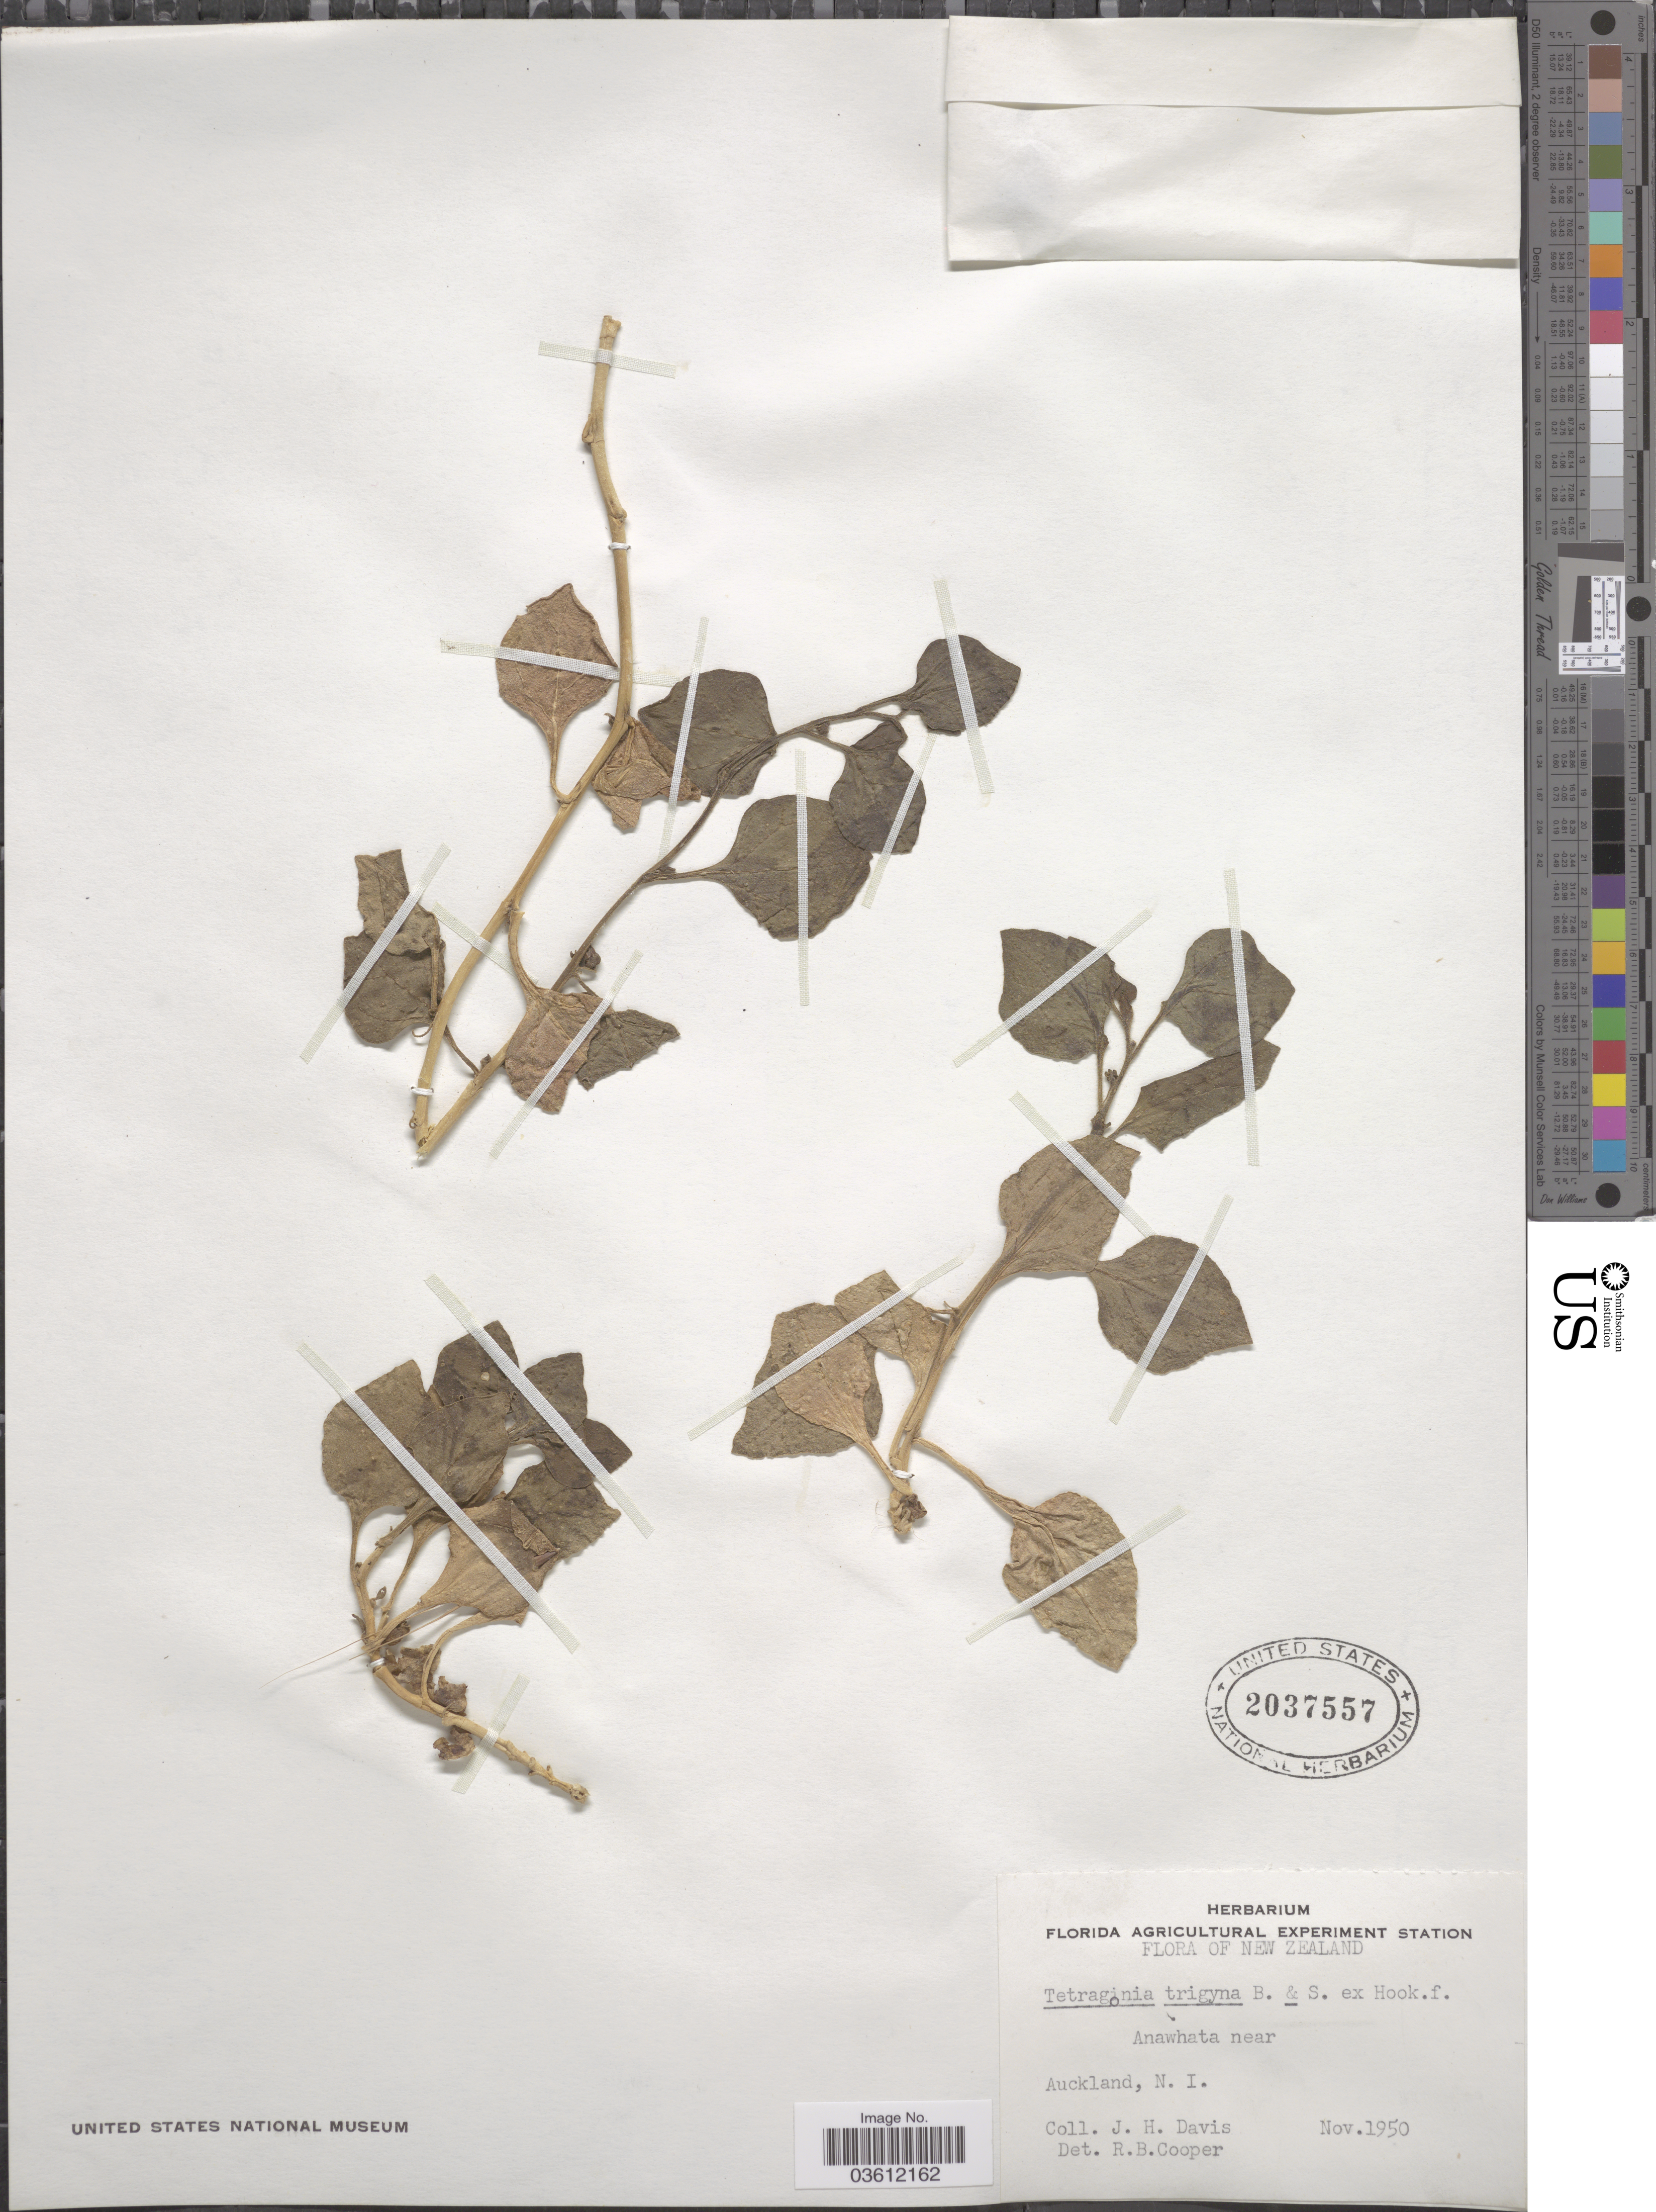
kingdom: Plantae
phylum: Tracheophyta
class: Magnoliopsida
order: Caryophyllales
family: Aizoaceae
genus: Tetragonia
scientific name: Tetragonia trigyna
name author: Banks & Sol. ex Hook. f.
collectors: J. Davis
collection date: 1950-11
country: New Zealand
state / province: Auckland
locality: Anawhata near Auckland, N. I.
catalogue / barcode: US 2037557